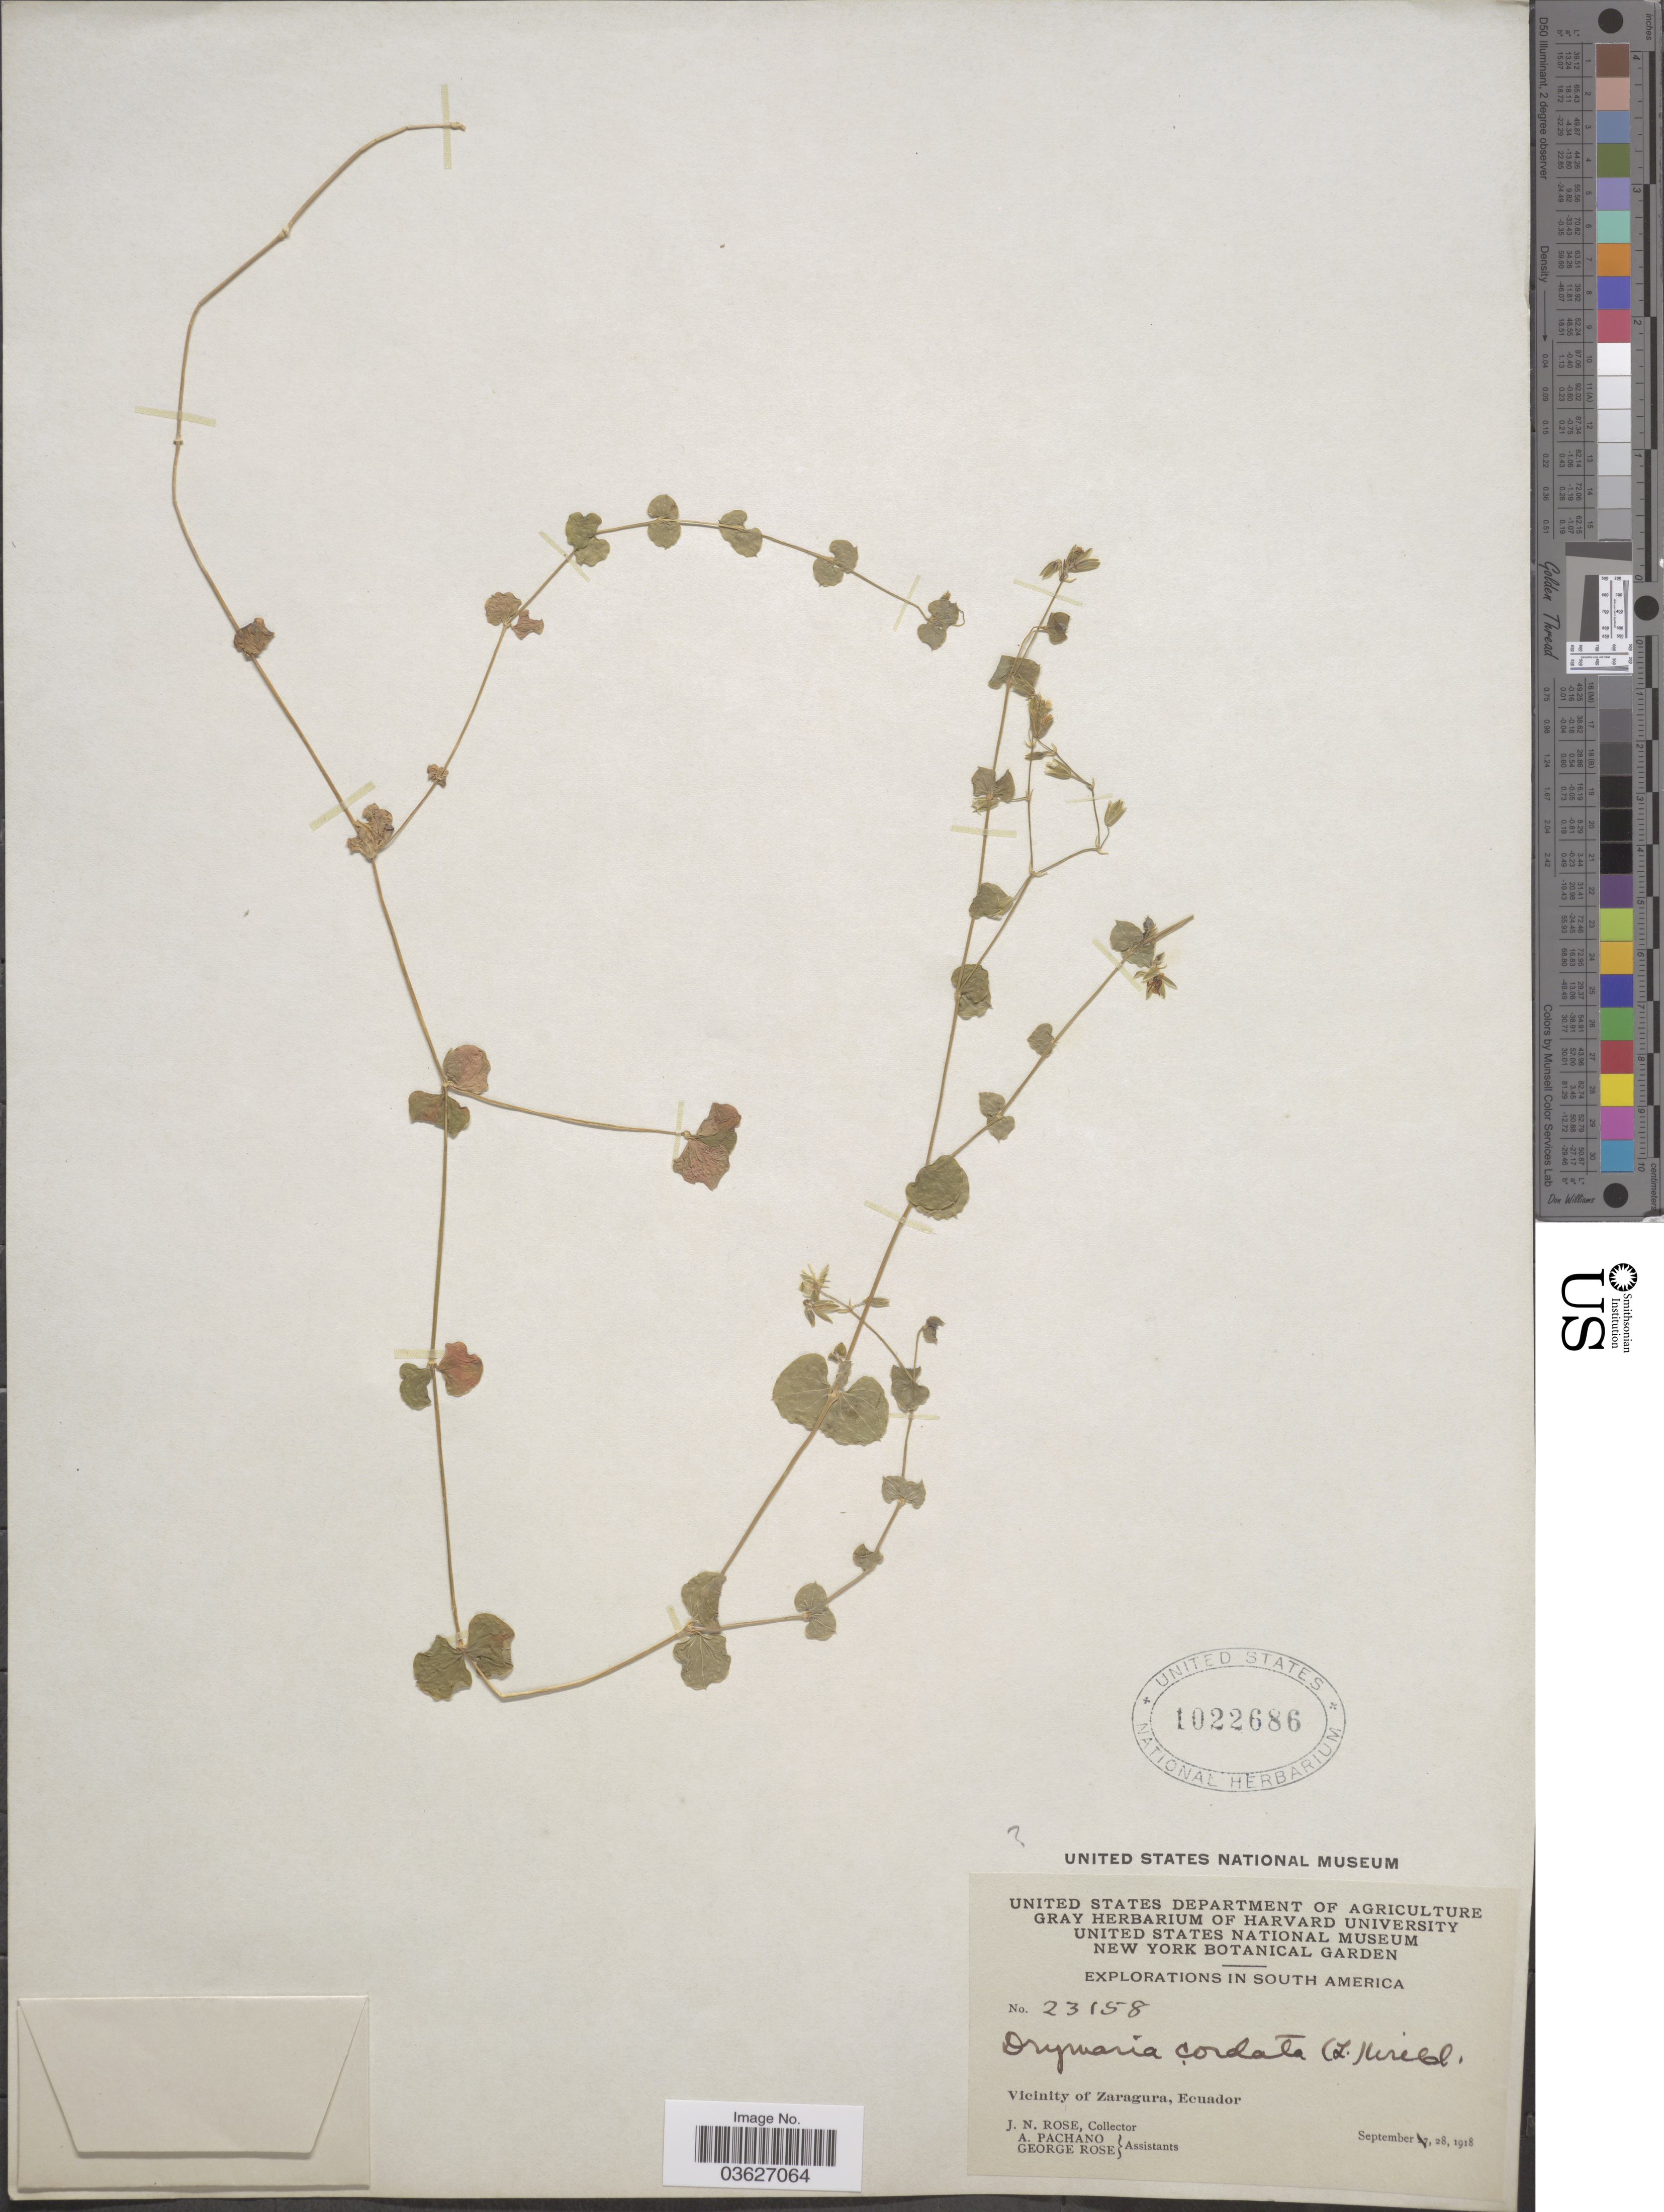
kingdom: Plantae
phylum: Tracheophyta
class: Magnoliopsida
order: Caryophyllales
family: Caryophyllaceae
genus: Drymaria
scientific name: Drymaria ovata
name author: Humb. & Bonpl. ex Schult.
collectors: J. N. Rose, A. Pachano & G. Rose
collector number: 23158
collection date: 1918-09-28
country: Ecuador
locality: Vicinity of Zaragura.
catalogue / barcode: US 1022686